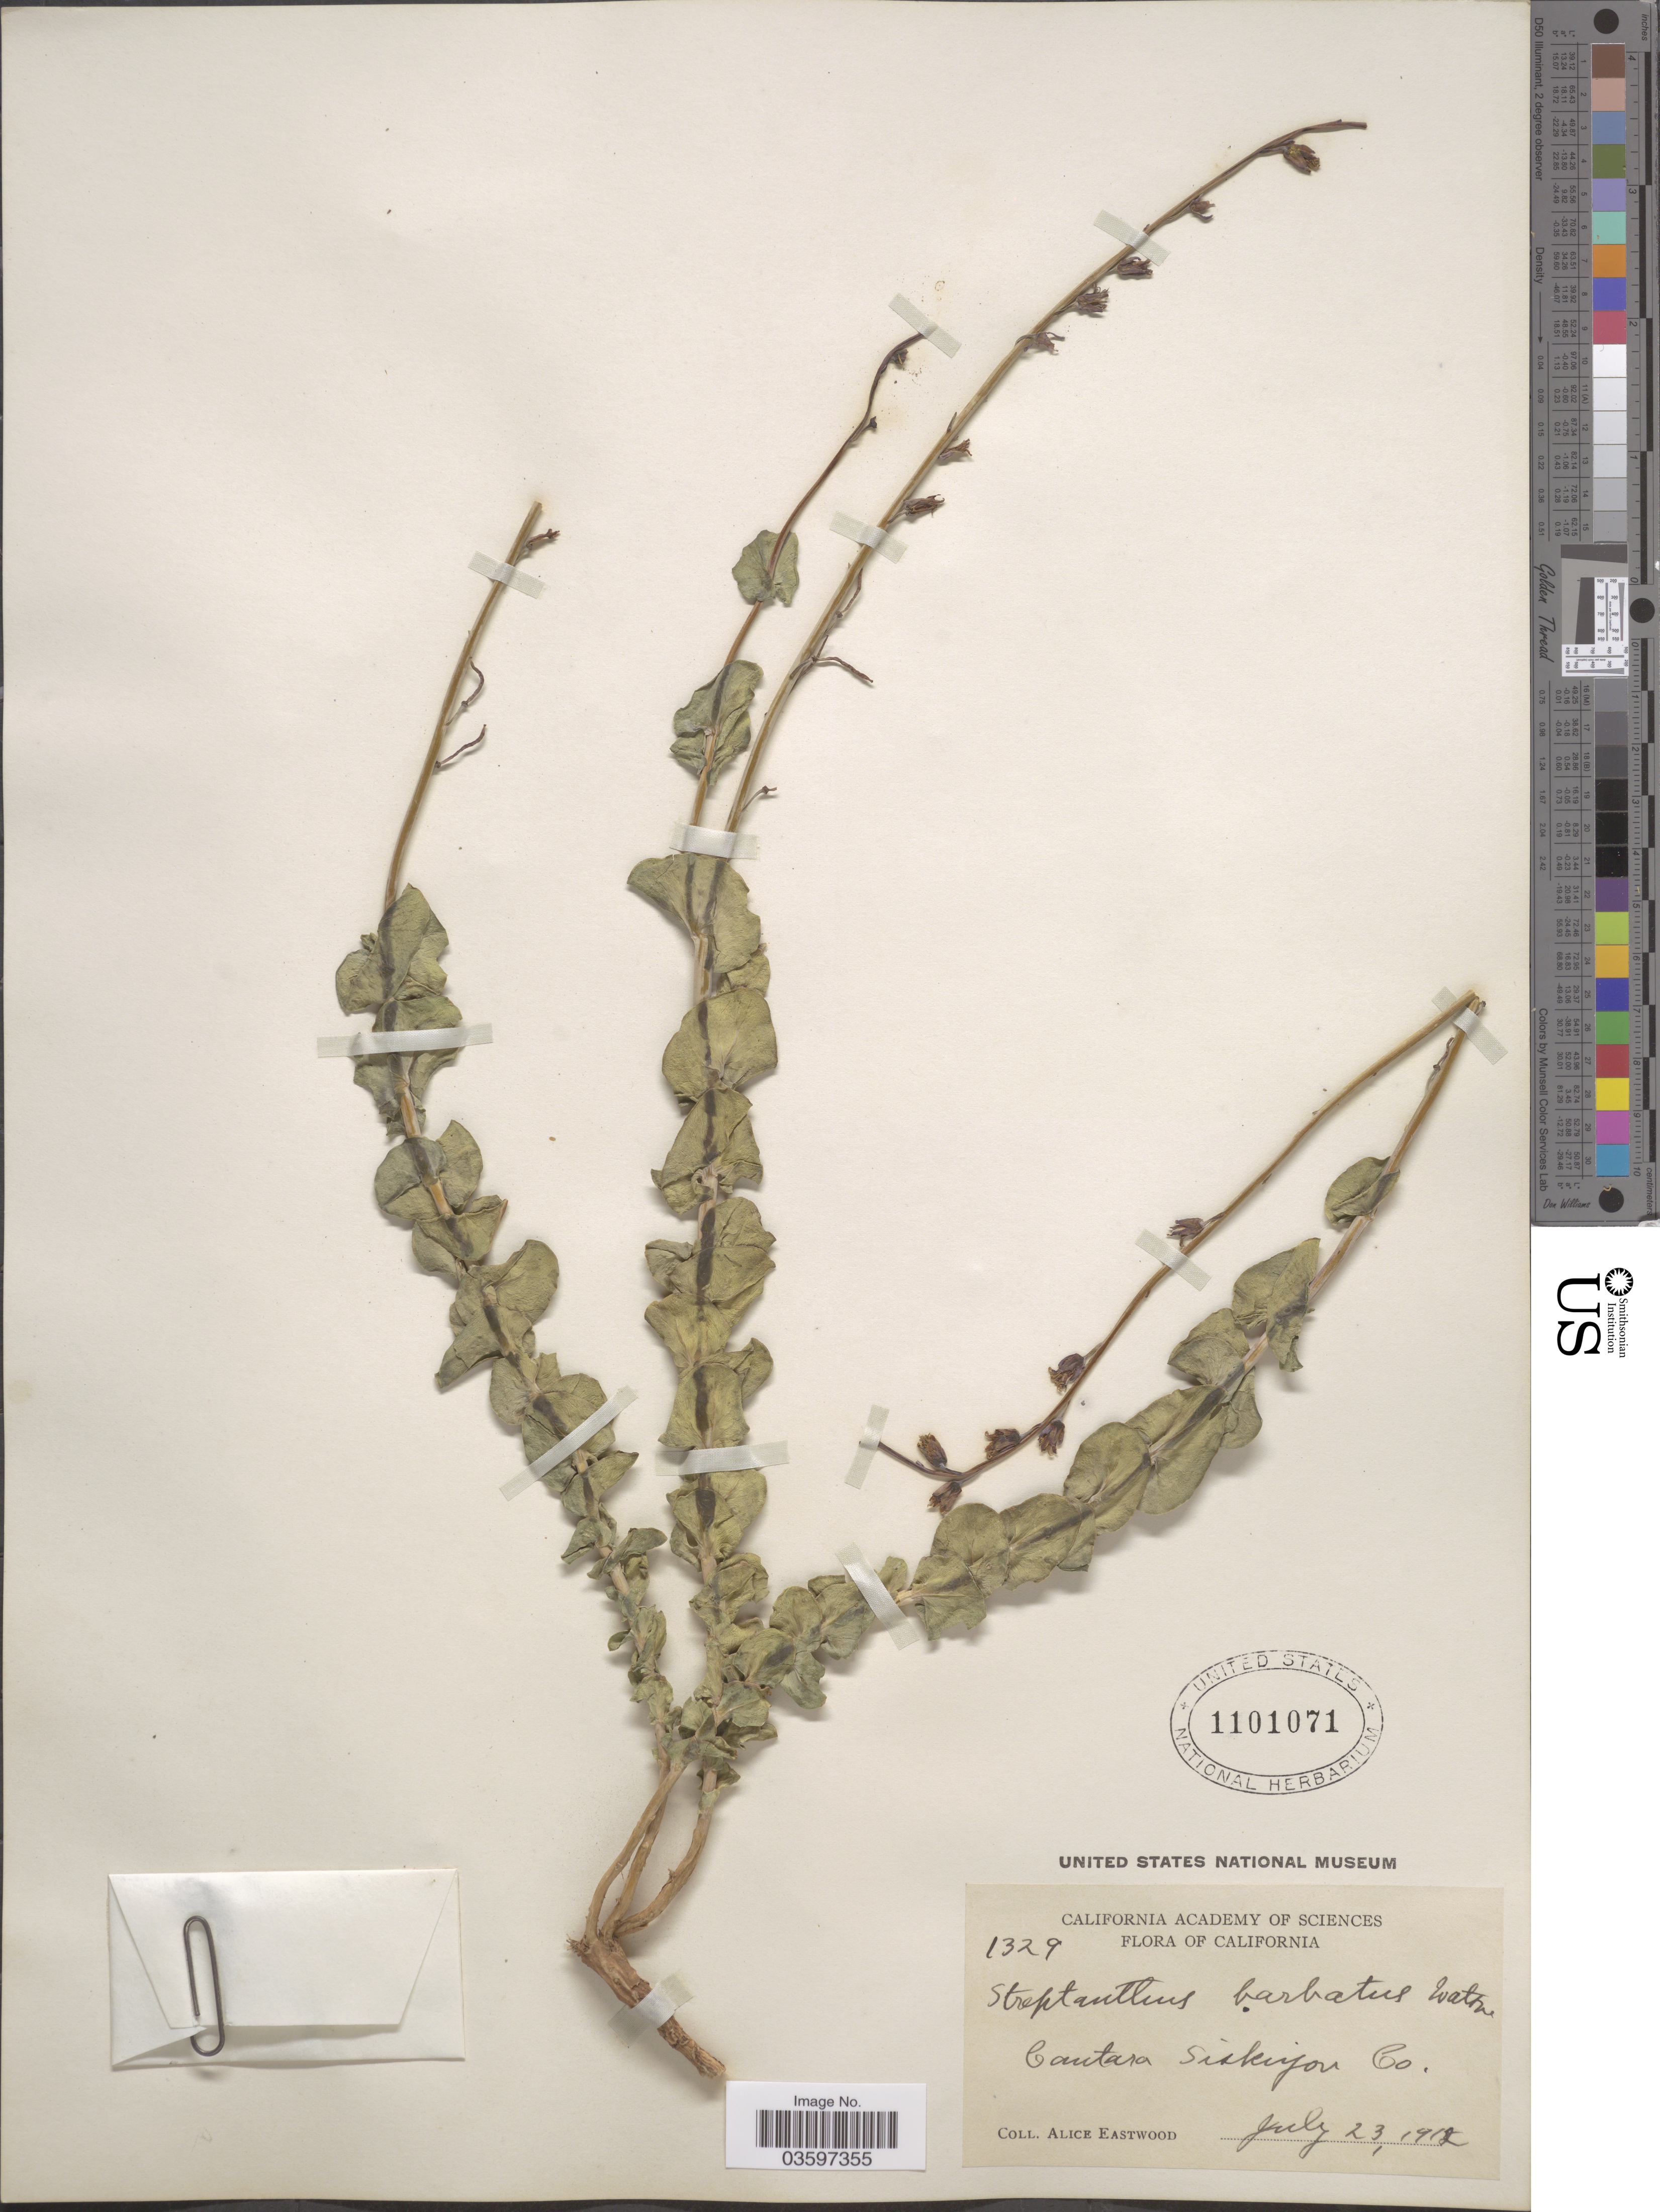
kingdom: Plantae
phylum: Tracheophyta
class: Magnoliopsida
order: Brassicales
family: Brassicaceae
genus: Streptanthus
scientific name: Streptanthus barbatus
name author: S. Watson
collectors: A. Eastwood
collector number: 1329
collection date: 1912-07-23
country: United States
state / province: California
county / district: Siskiyou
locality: Cantara Siskiyou Co.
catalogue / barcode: US 1101071